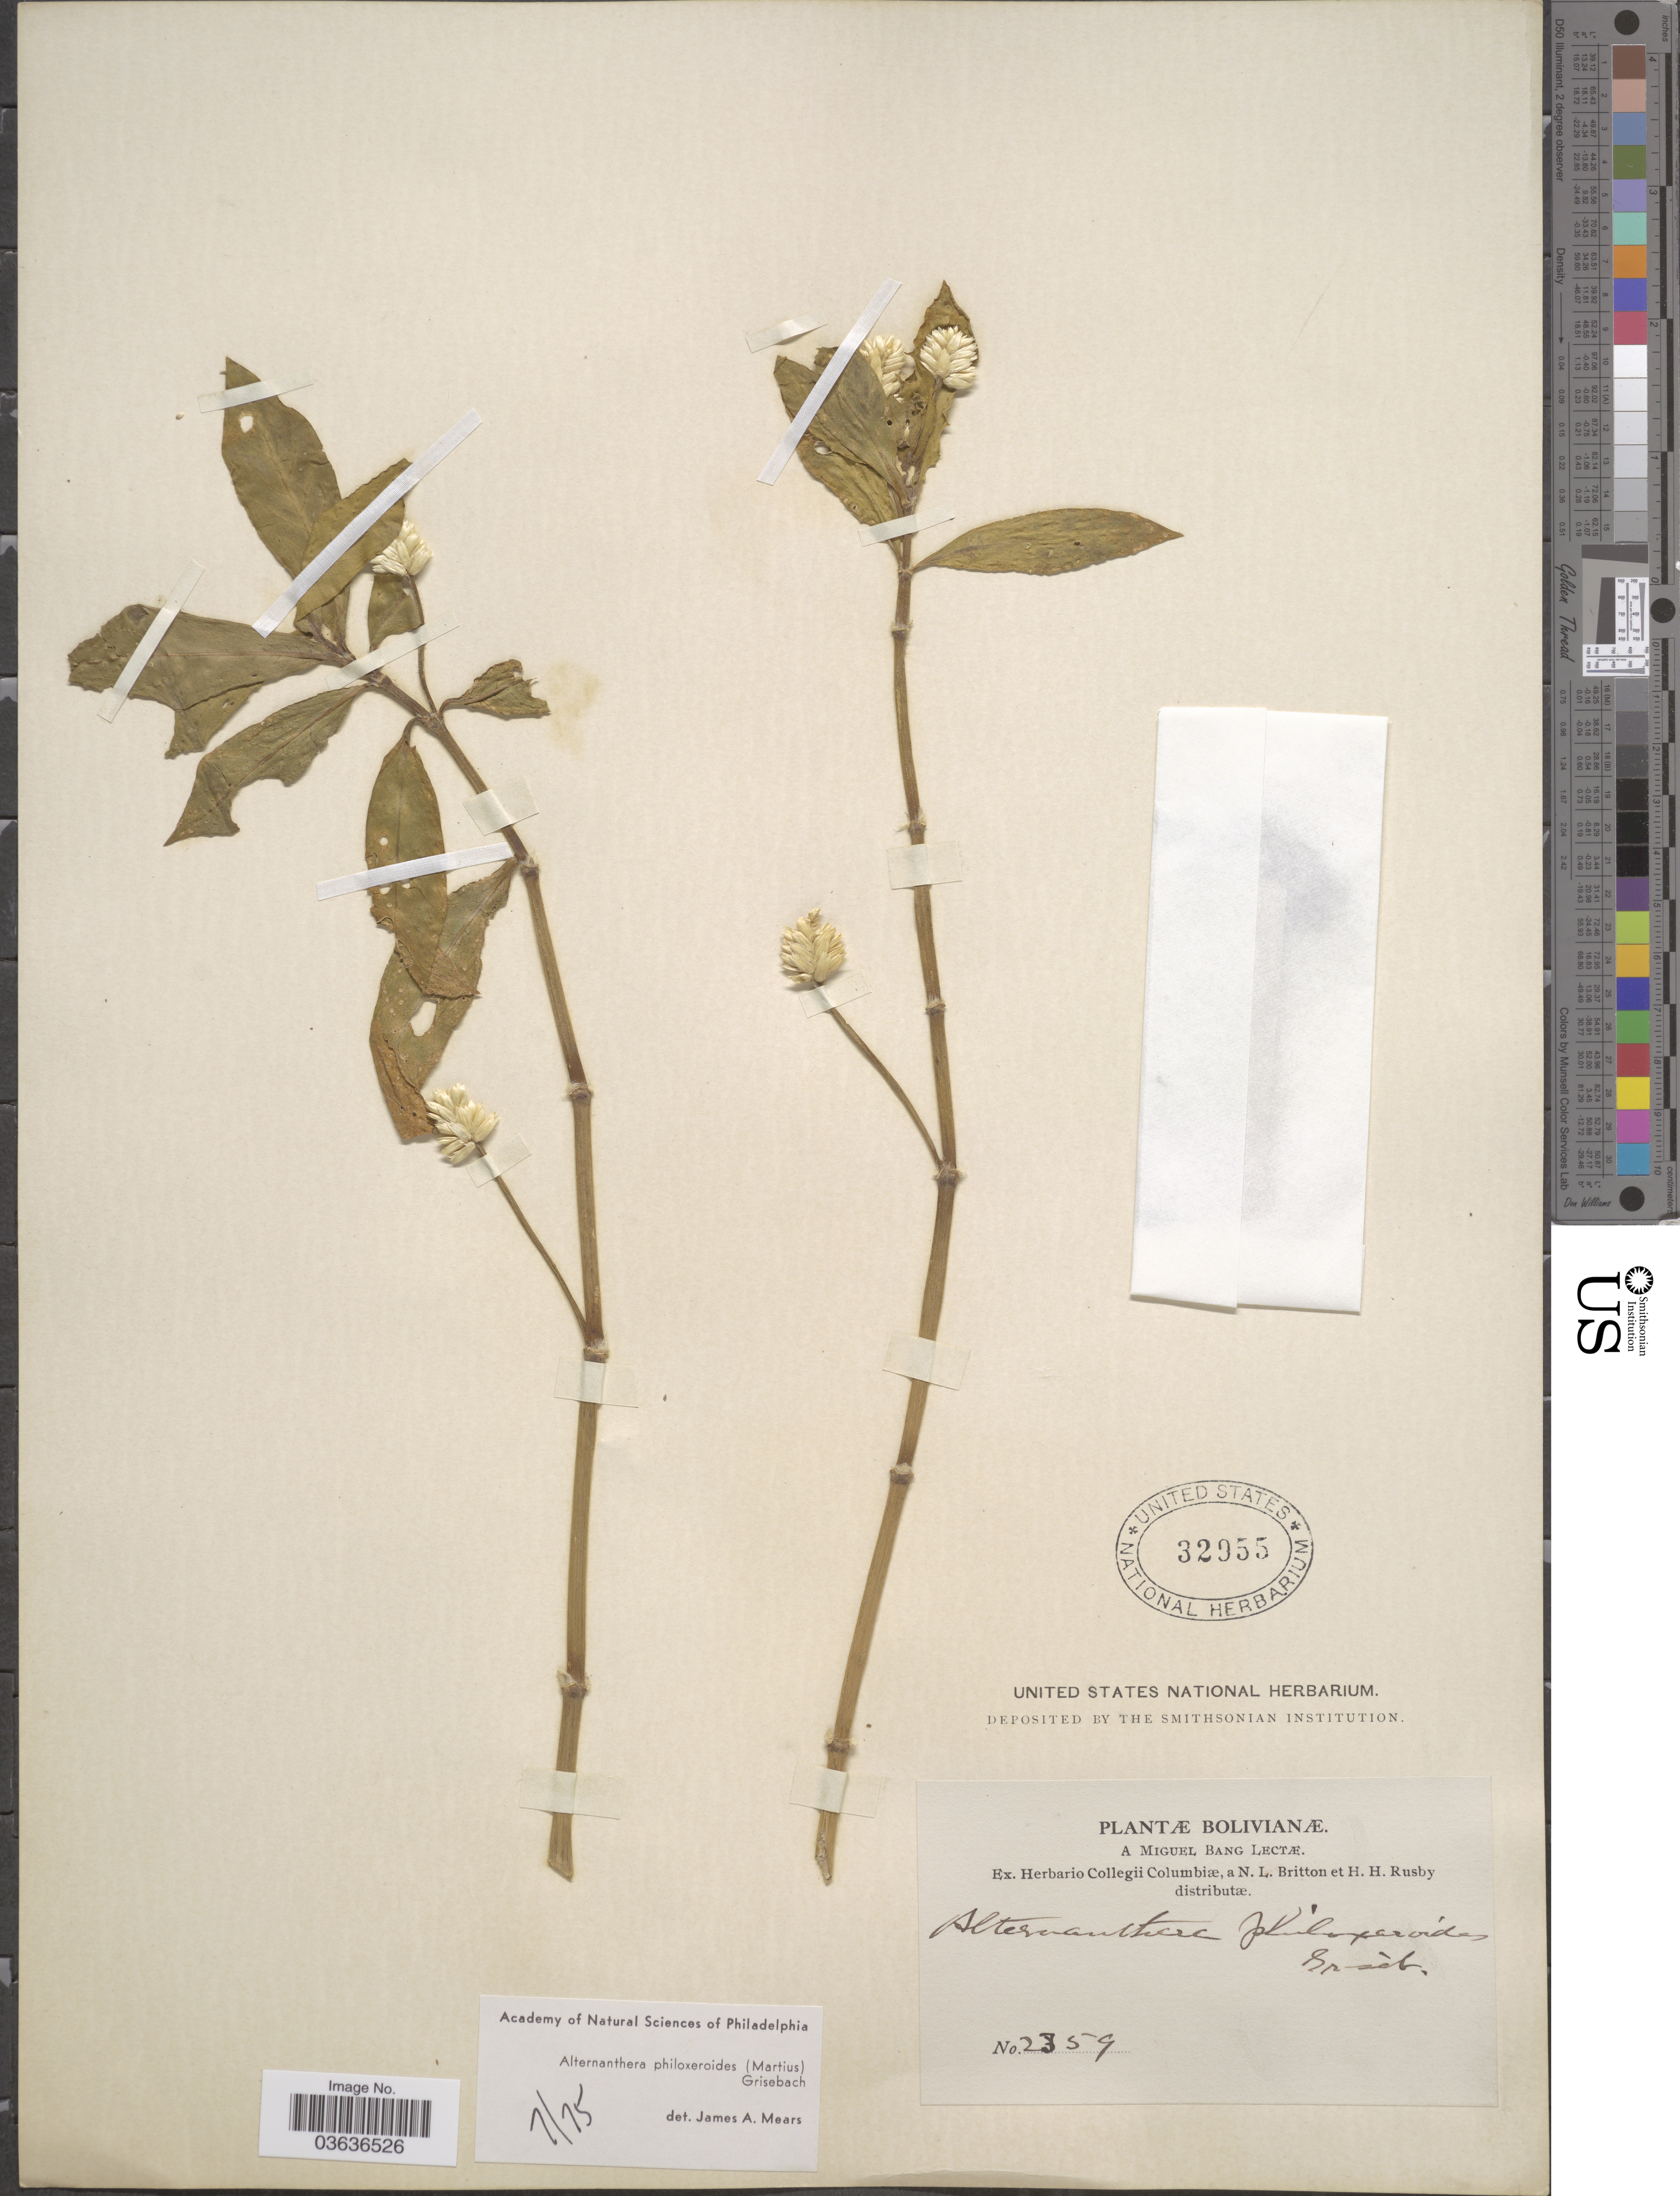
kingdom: Plantae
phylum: Tracheophyta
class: Magnoliopsida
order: Caryophyllales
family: Amaranthaceae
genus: Alternanthera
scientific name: Alternanthera philoxeroides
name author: (Mart.) Griseb.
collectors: M. Bang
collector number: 2359*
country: Bolivia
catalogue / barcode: US 32955